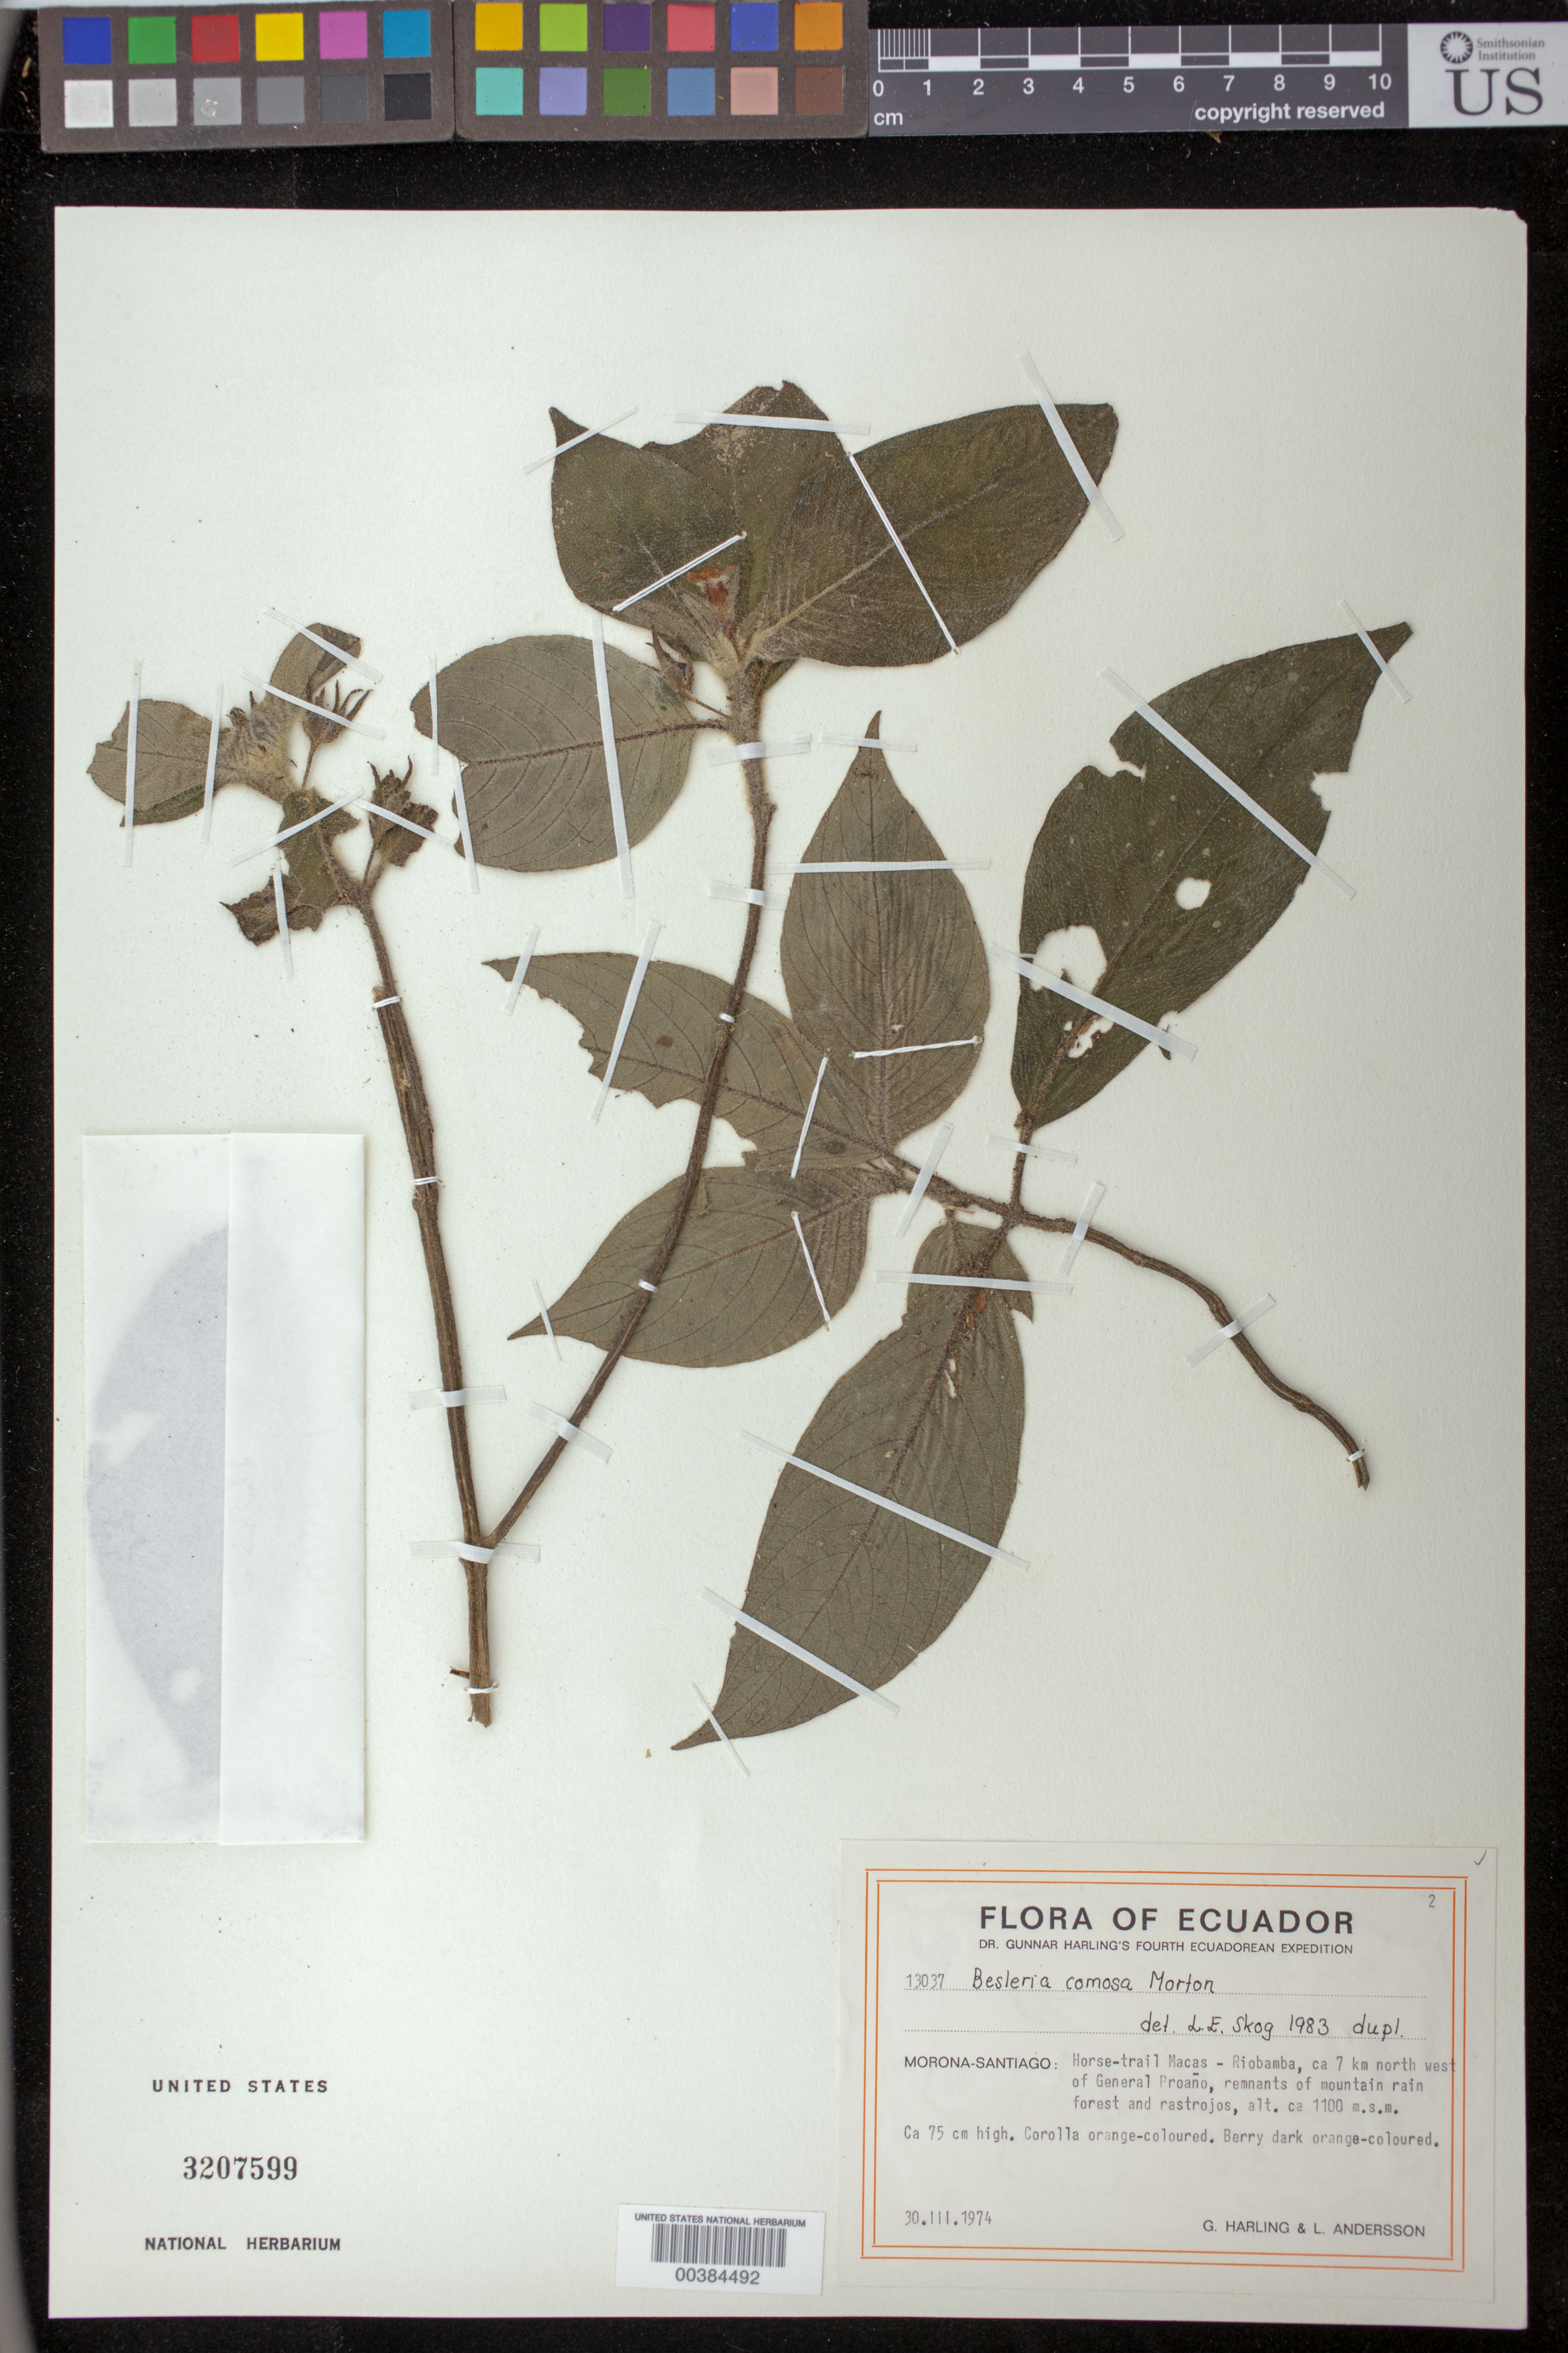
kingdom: Plantae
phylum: Tracheophyta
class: Magnoliopsida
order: Lamiales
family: Gesneriaceae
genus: Besleria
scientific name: Besleria barbata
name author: (Poepp.) Hanst.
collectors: G. Harling & L. Andersson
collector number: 11742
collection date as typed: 04 Feb 1974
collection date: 1974-02-04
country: Ecuador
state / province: Morona-Santiago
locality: NWw of General Proano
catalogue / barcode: US 3207603